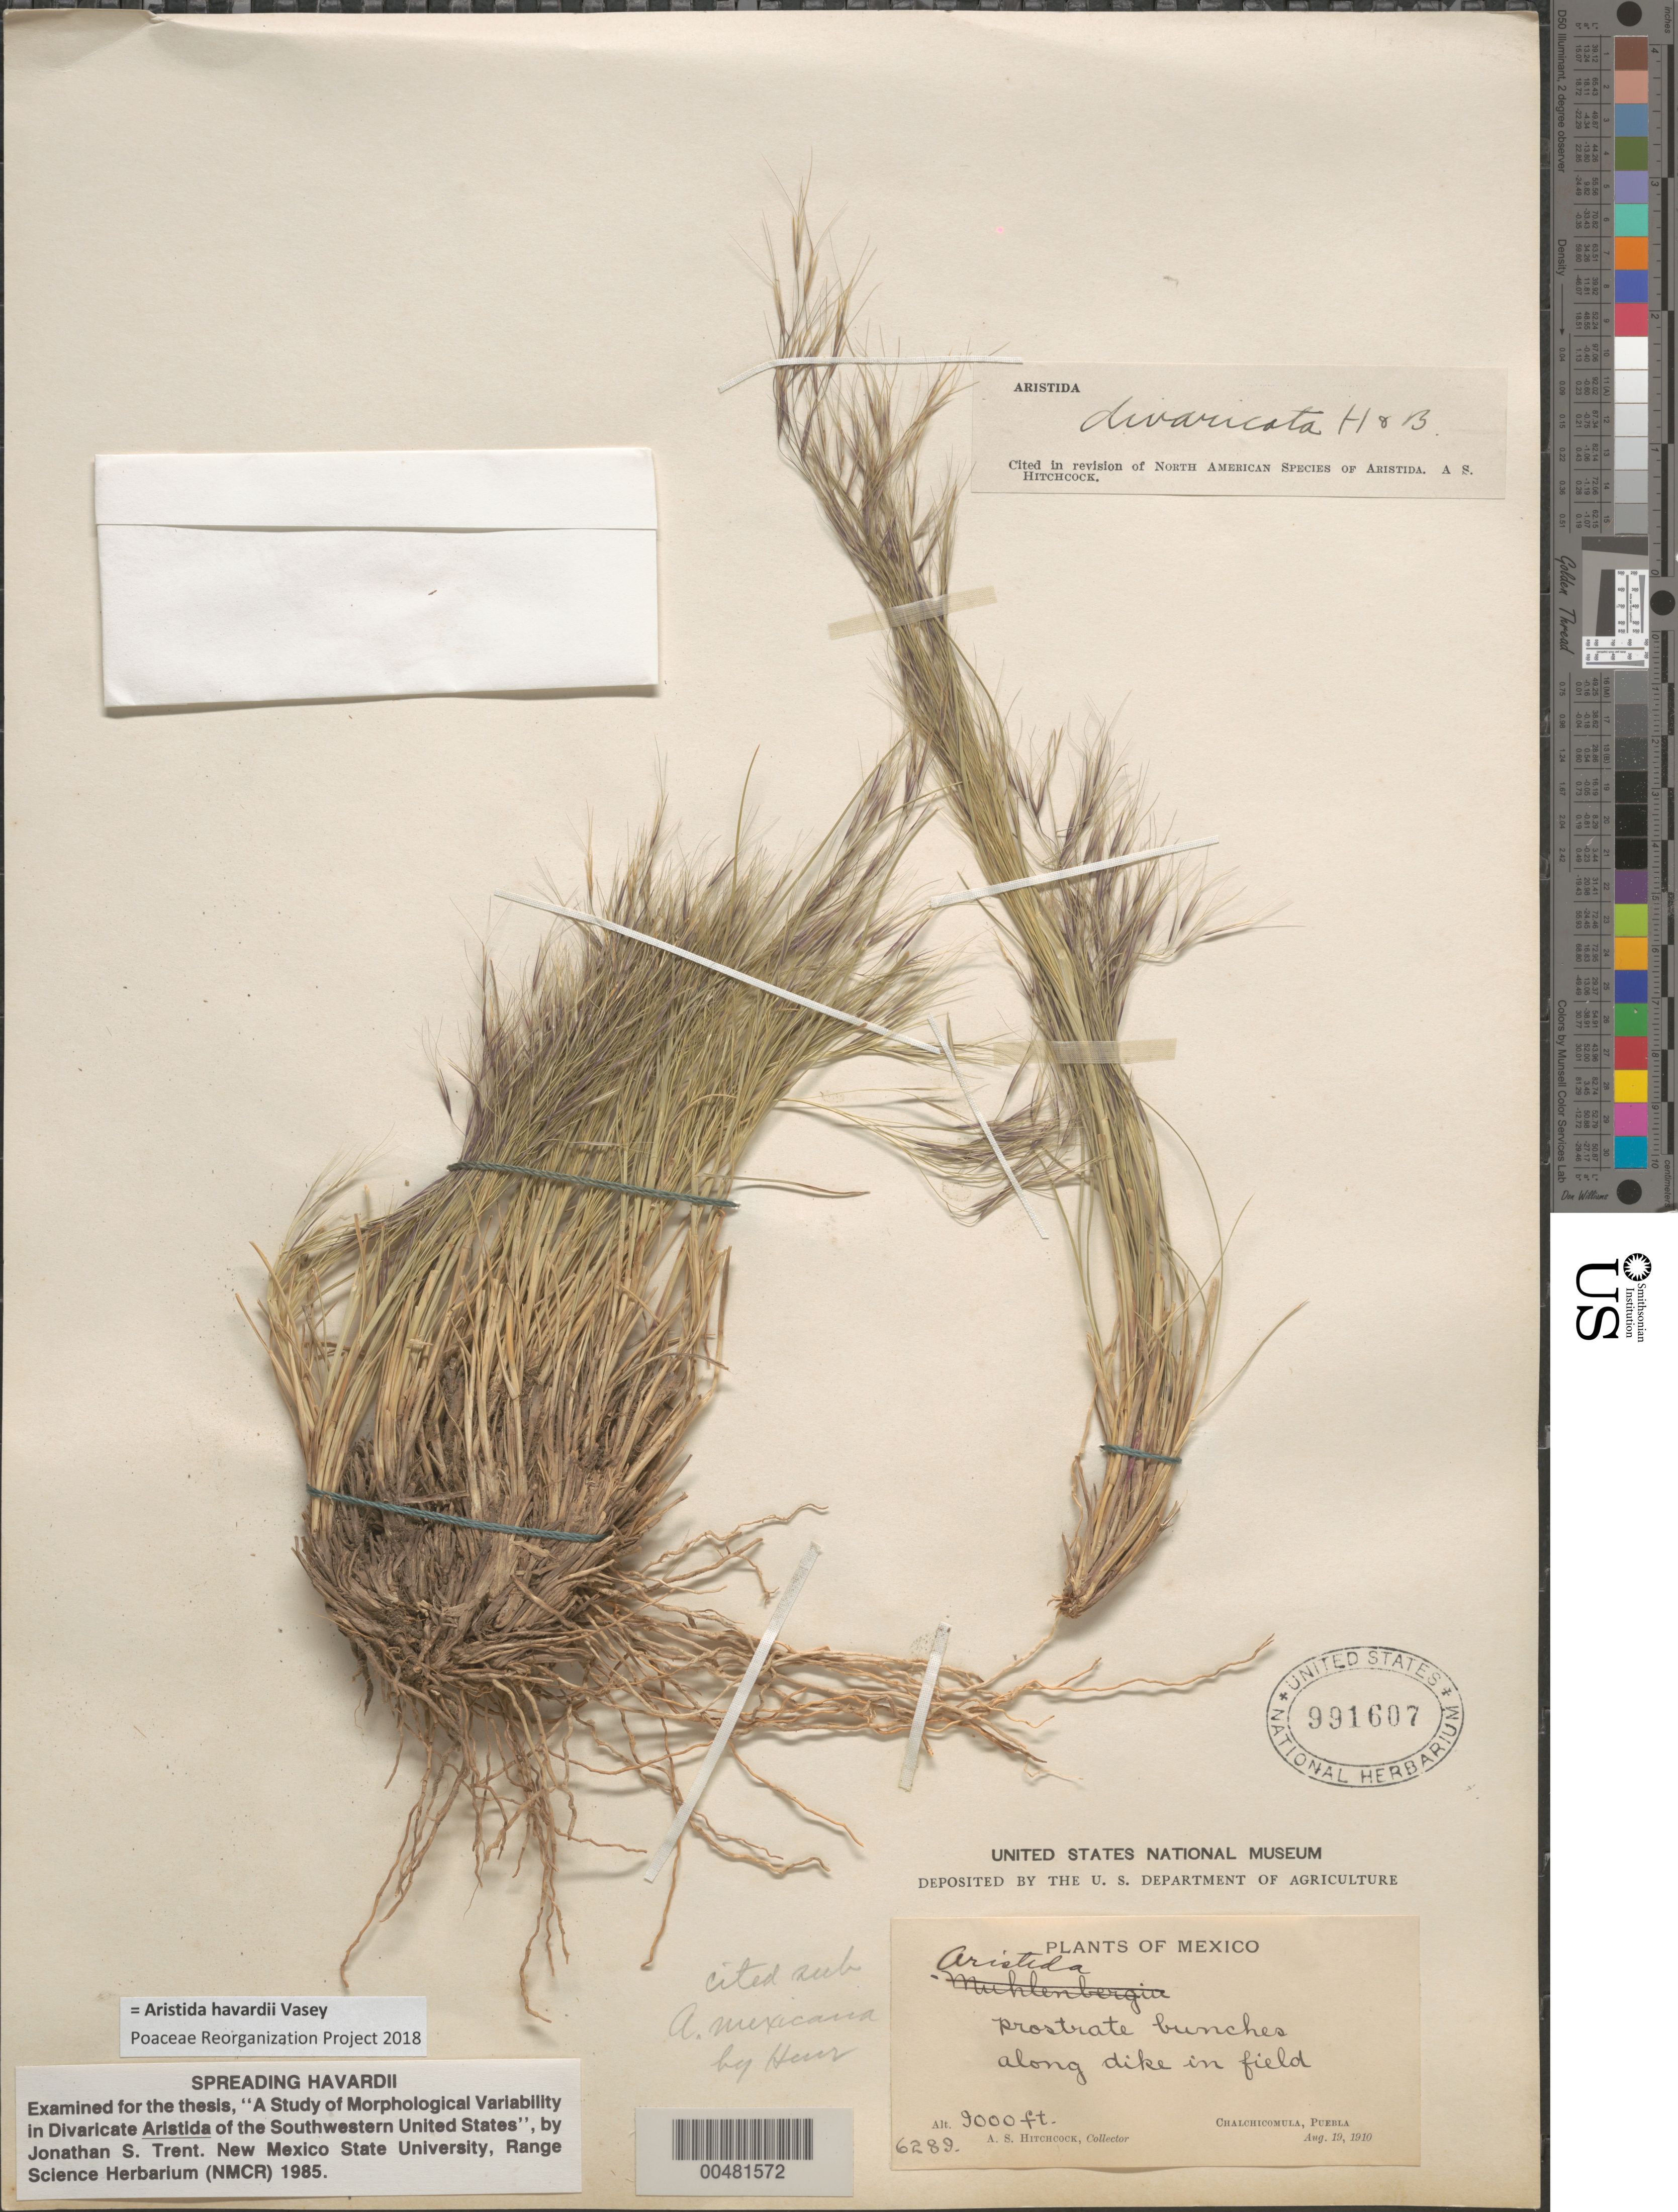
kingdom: Plantae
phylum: Tracheophyta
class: Liliopsida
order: Poales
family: Poaceae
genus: Aristida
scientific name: Aristida havardii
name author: Vasey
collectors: A. S. Hitchcock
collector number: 6289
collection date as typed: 19 Aug 1910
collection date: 1910-08-19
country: Mexico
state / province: Puebla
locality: Chalchicomula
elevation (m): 2743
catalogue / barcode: US 991607